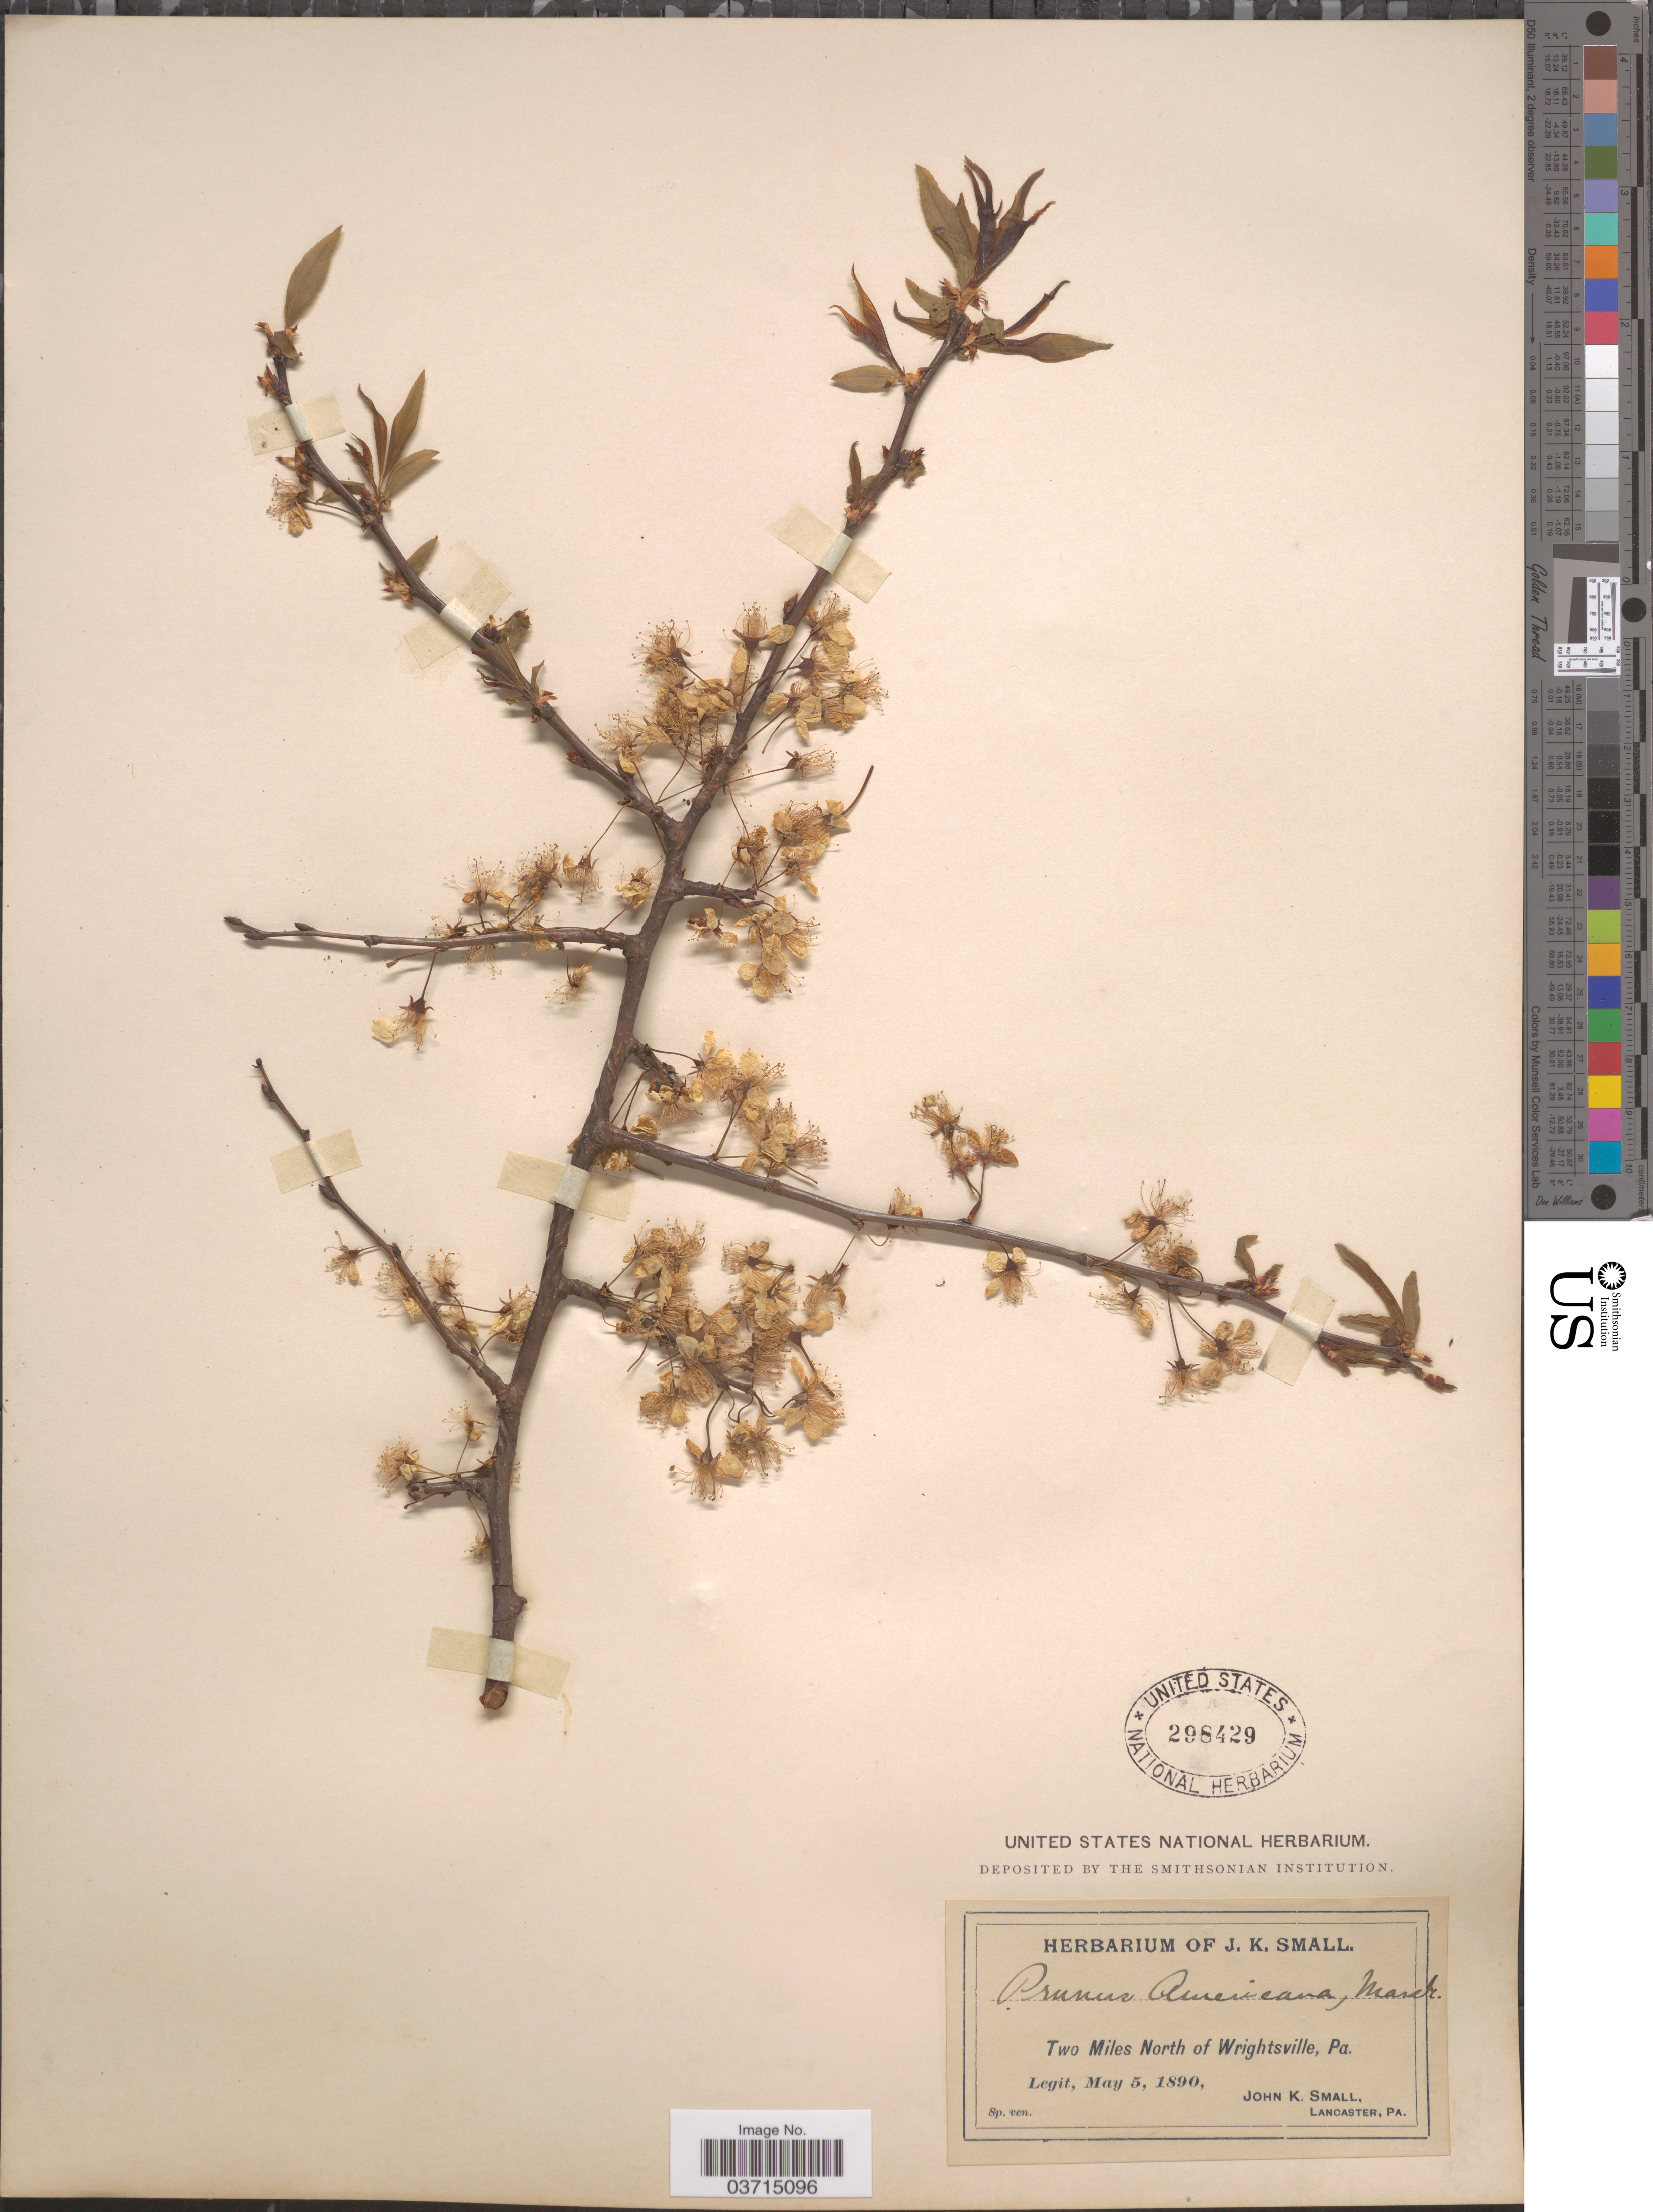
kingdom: Plantae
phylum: Tracheophyta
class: Magnoliopsida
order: Rosales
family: Rosaceae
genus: Prunus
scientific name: Prunus americana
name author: Marshall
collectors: J. K. Small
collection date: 1890-05-05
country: United States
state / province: Pennsylvania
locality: Two Miles North of Wrightsville.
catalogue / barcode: US 298429